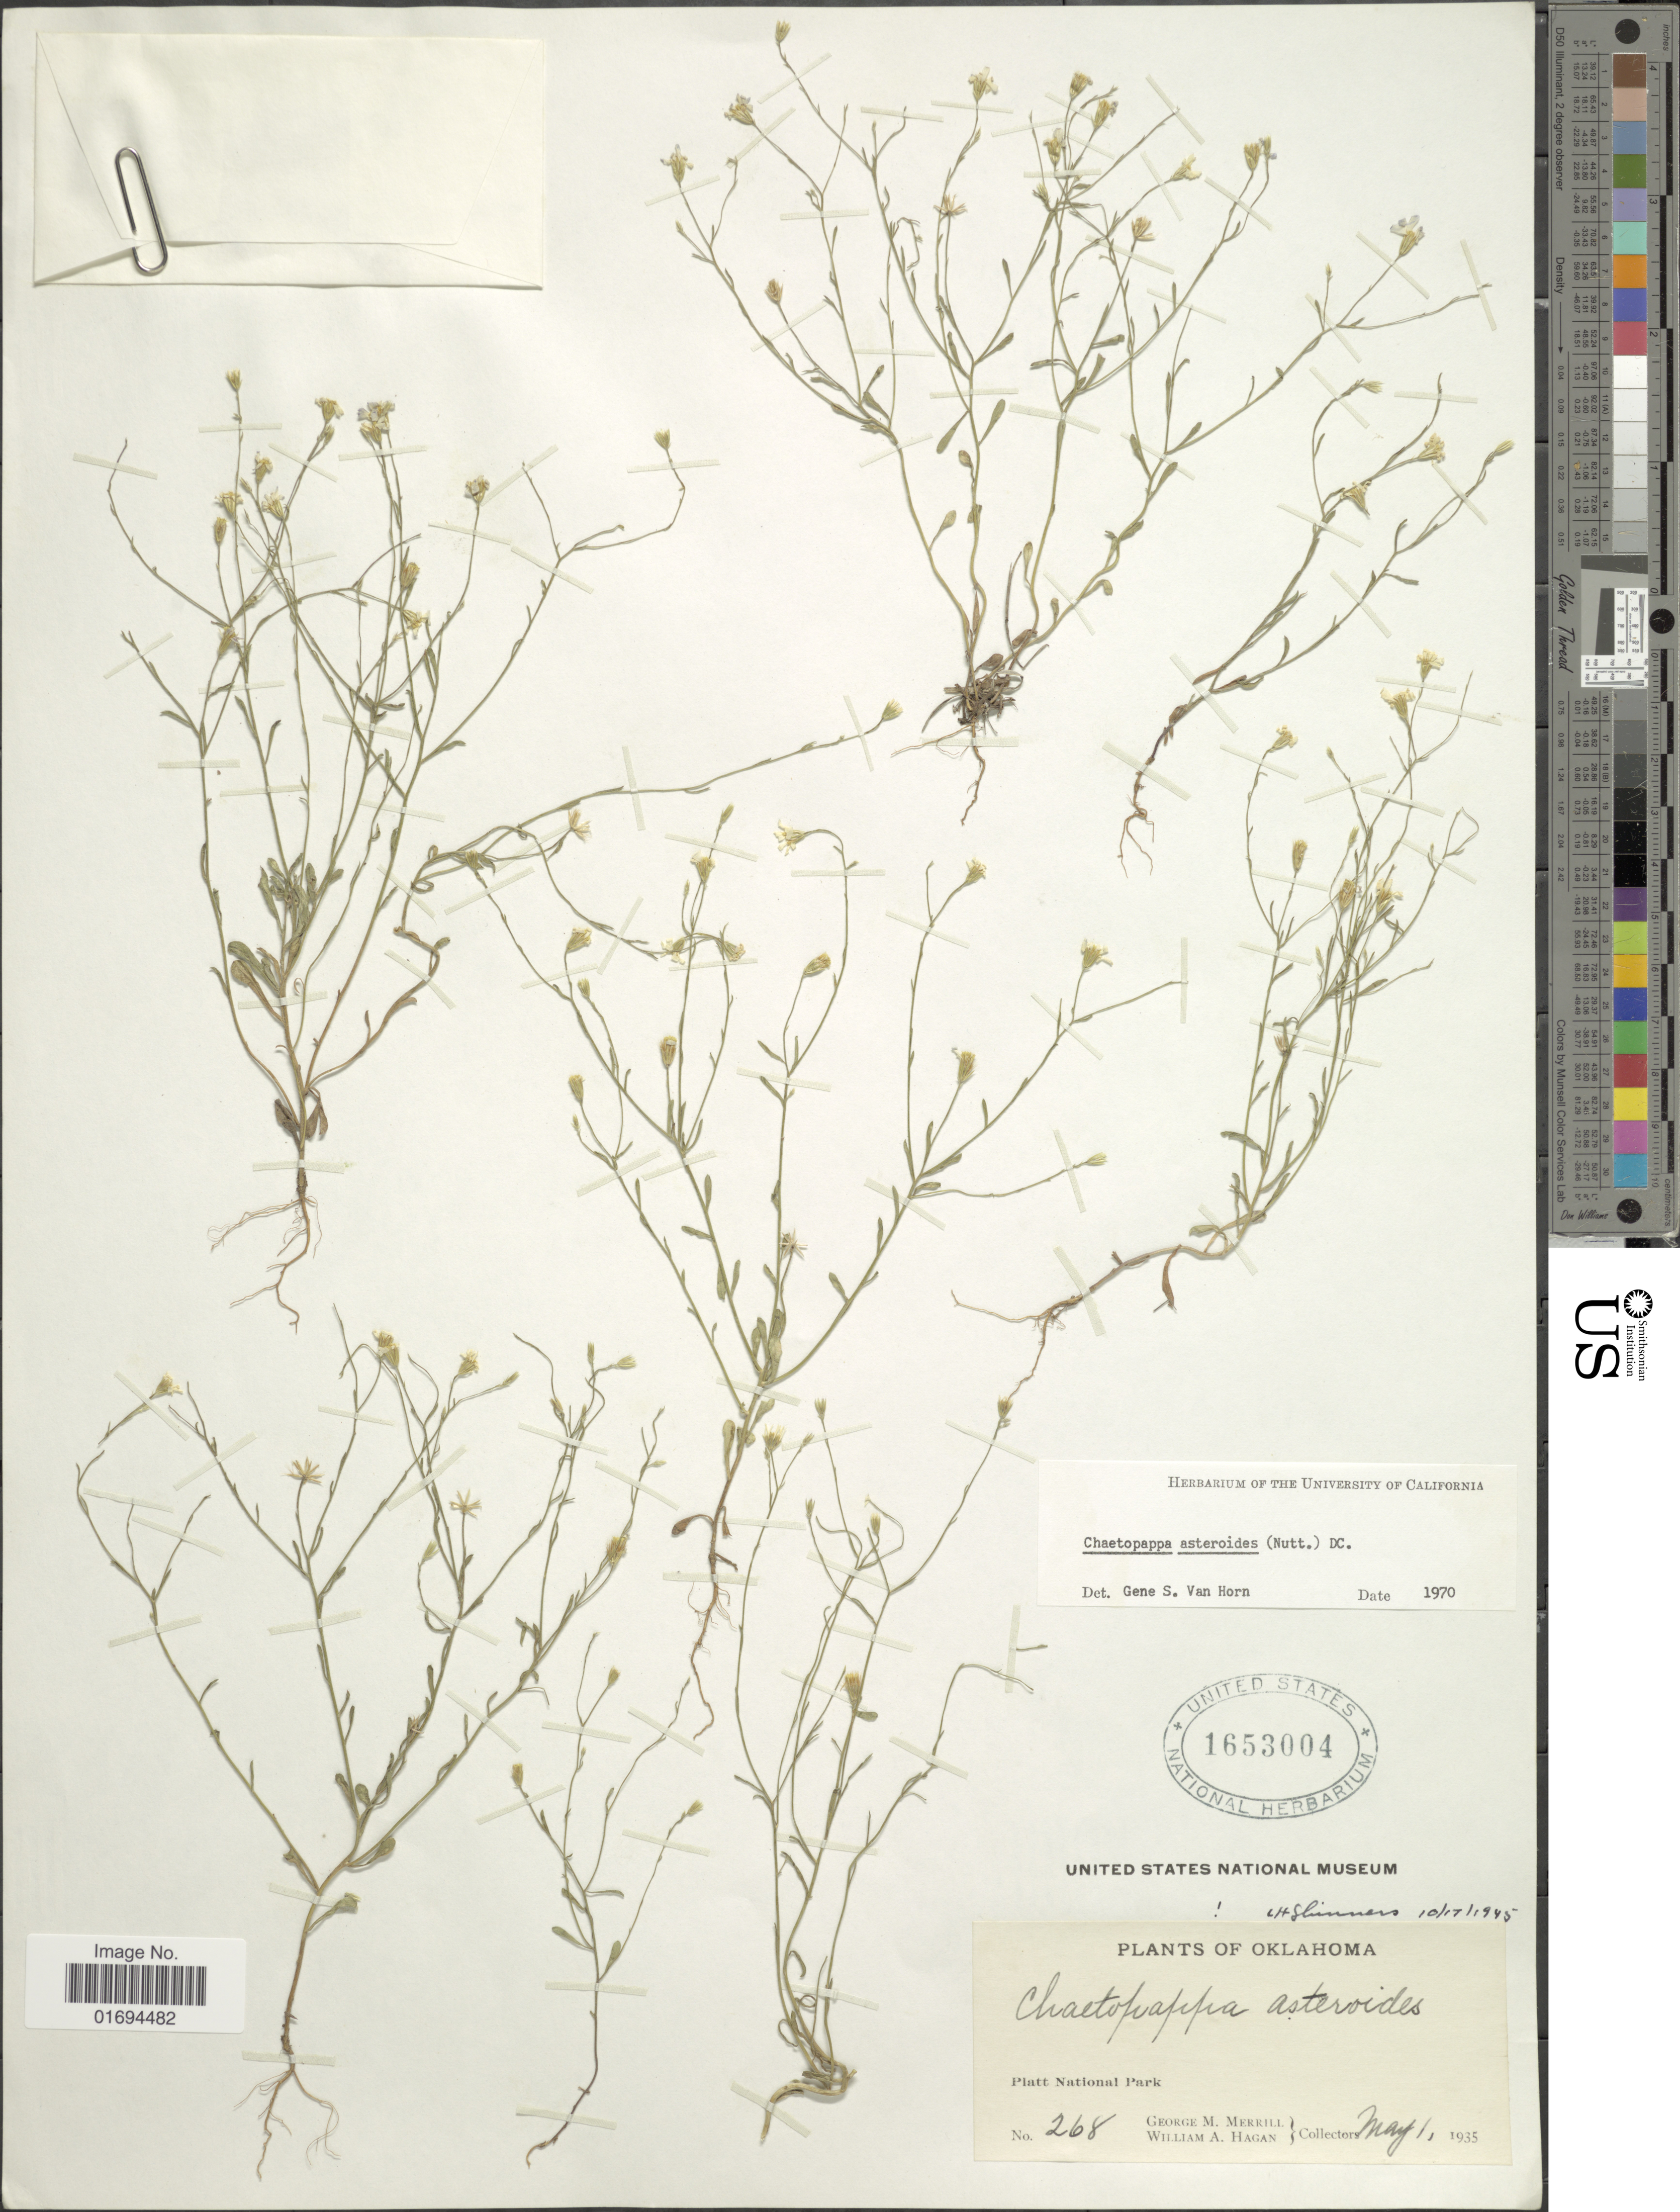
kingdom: Plantae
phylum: Tracheophyta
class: Magnoliopsida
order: Asterales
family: Asteraceae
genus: Chaetopappa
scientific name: Chaetopappa asteroides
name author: (Nutt.) DC.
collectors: G. M. Merrill & W. Hagan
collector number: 268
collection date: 1935-05-01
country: United States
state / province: Oklahoma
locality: Platt National Park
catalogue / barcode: US 1653004